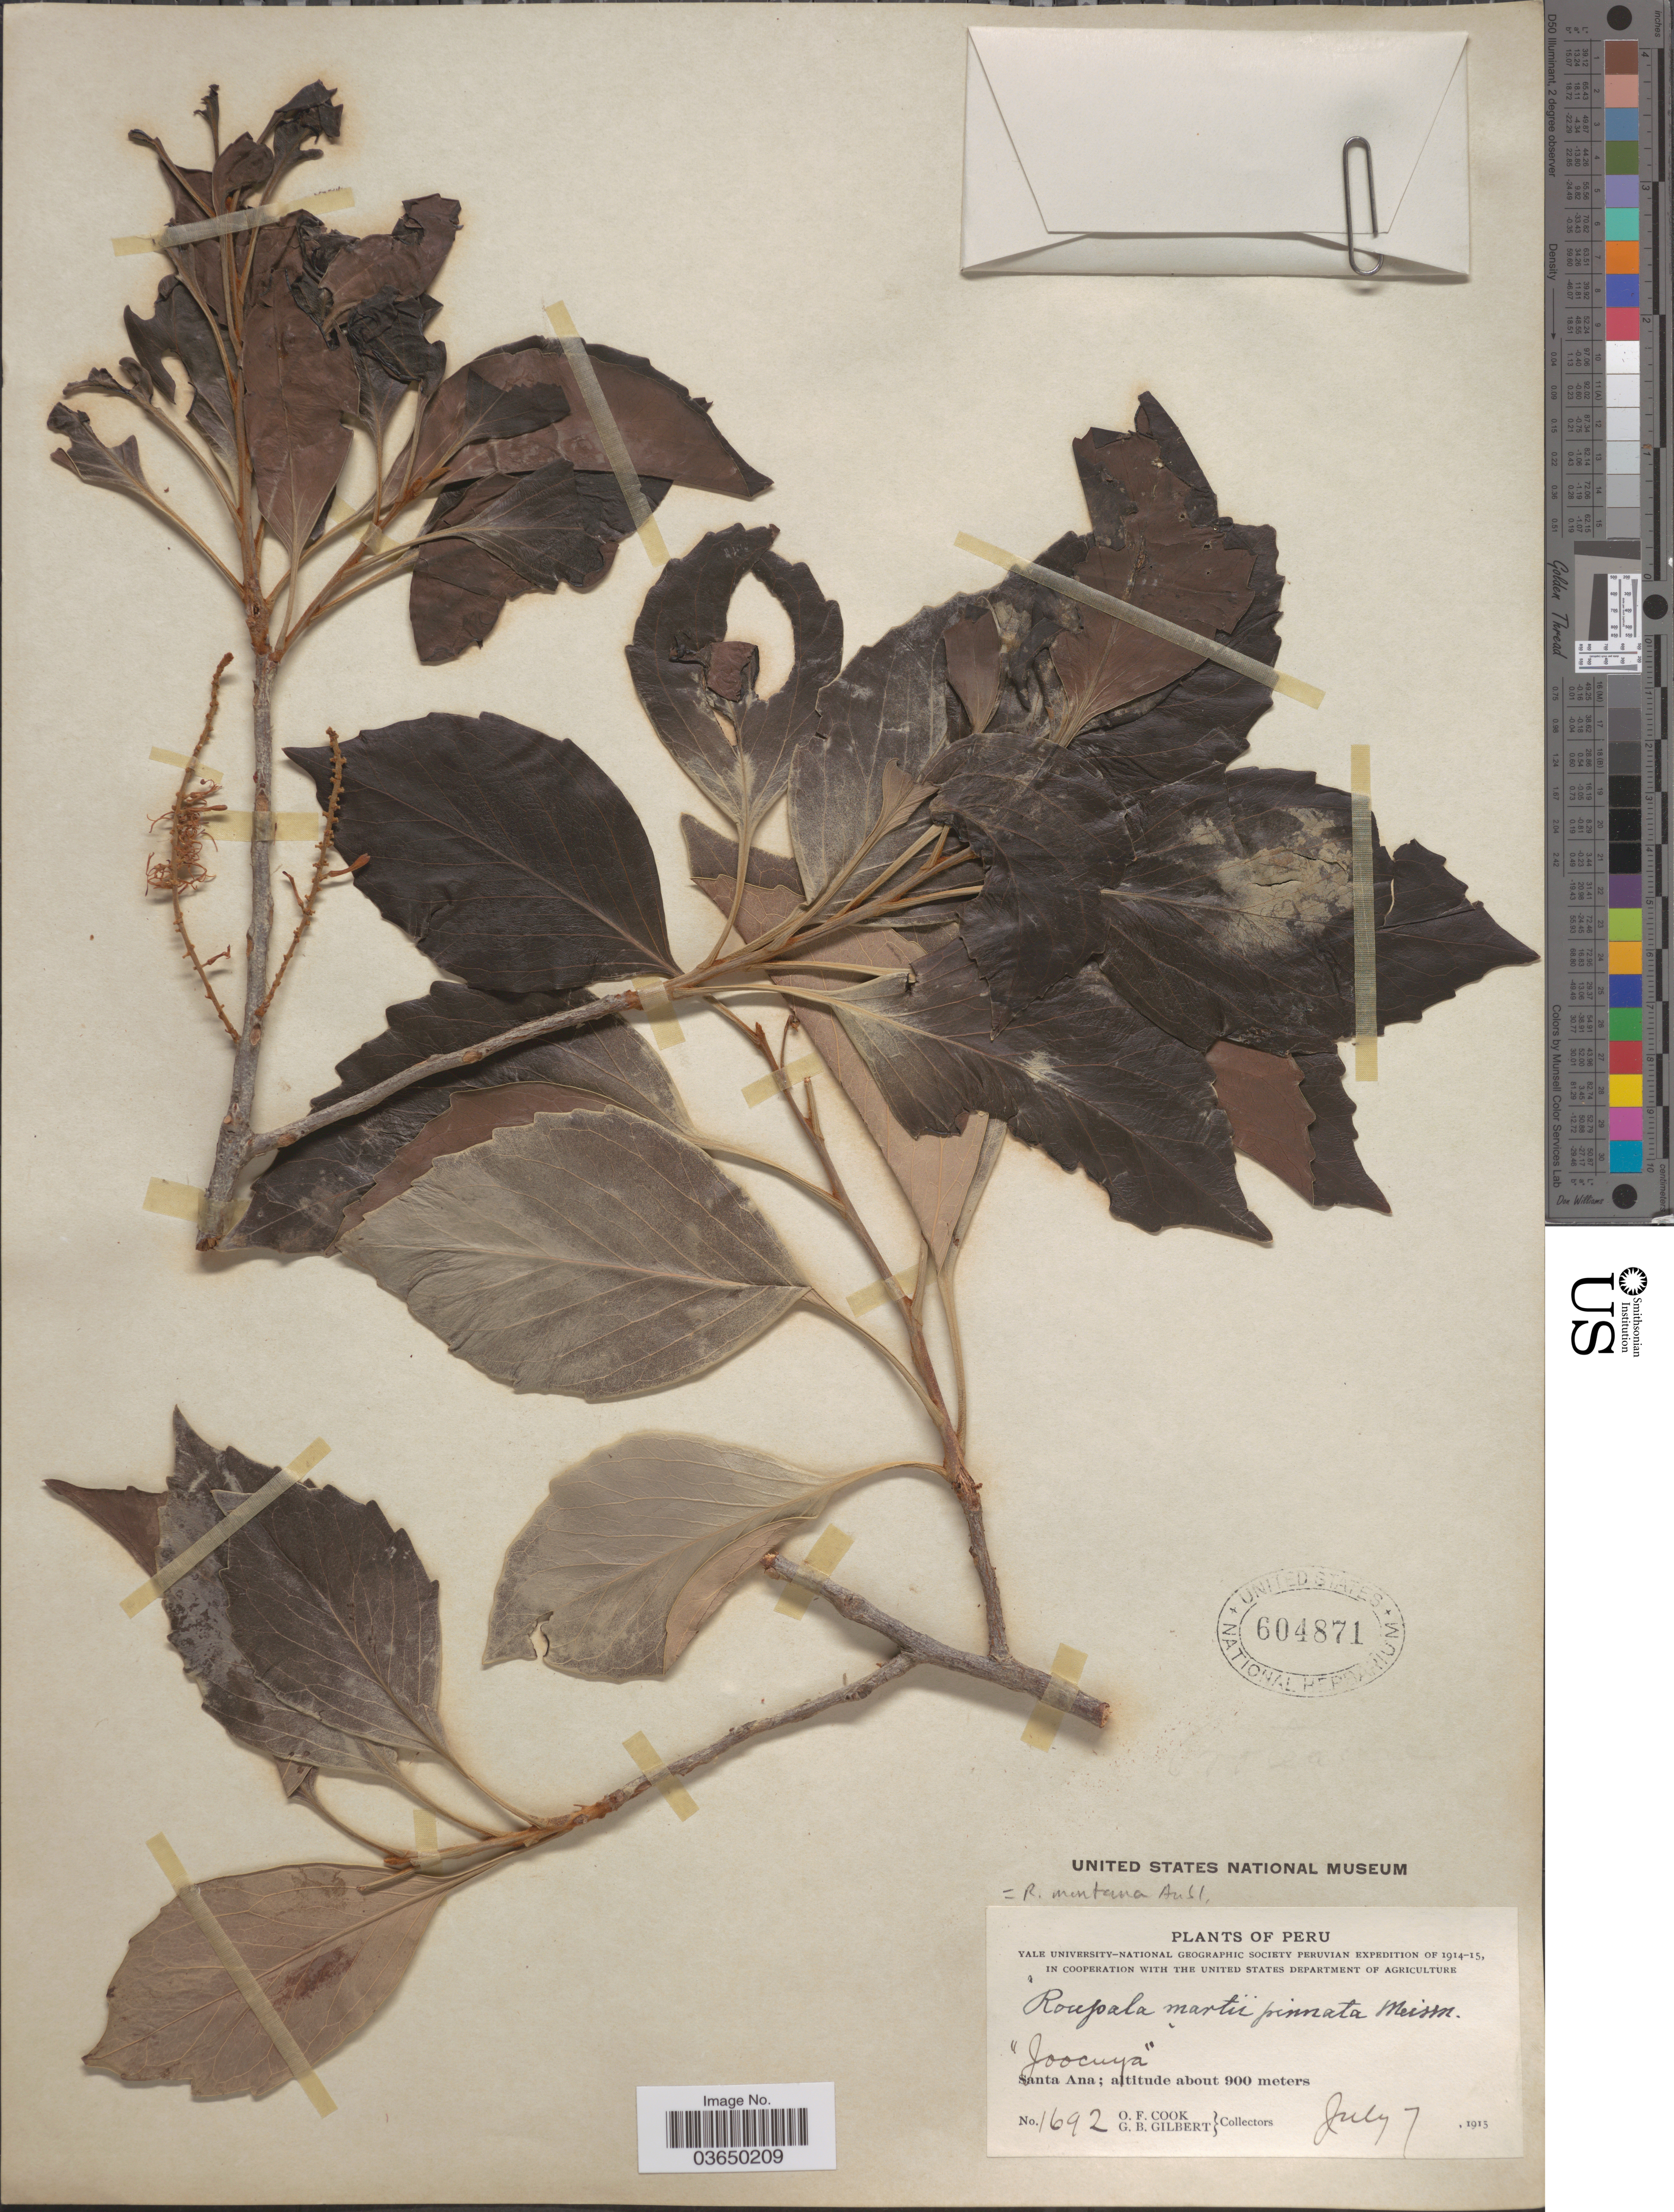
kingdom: Plantae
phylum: Tracheophyta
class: Magnoliopsida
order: Proteales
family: Proteaceae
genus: Roupala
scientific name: Roupala montana var. montana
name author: Aubl.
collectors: O. F. Cook & G. B. Gilbert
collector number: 1692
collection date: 1915-07-07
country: Peru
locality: Santa Ana.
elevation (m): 900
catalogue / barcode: US 604871